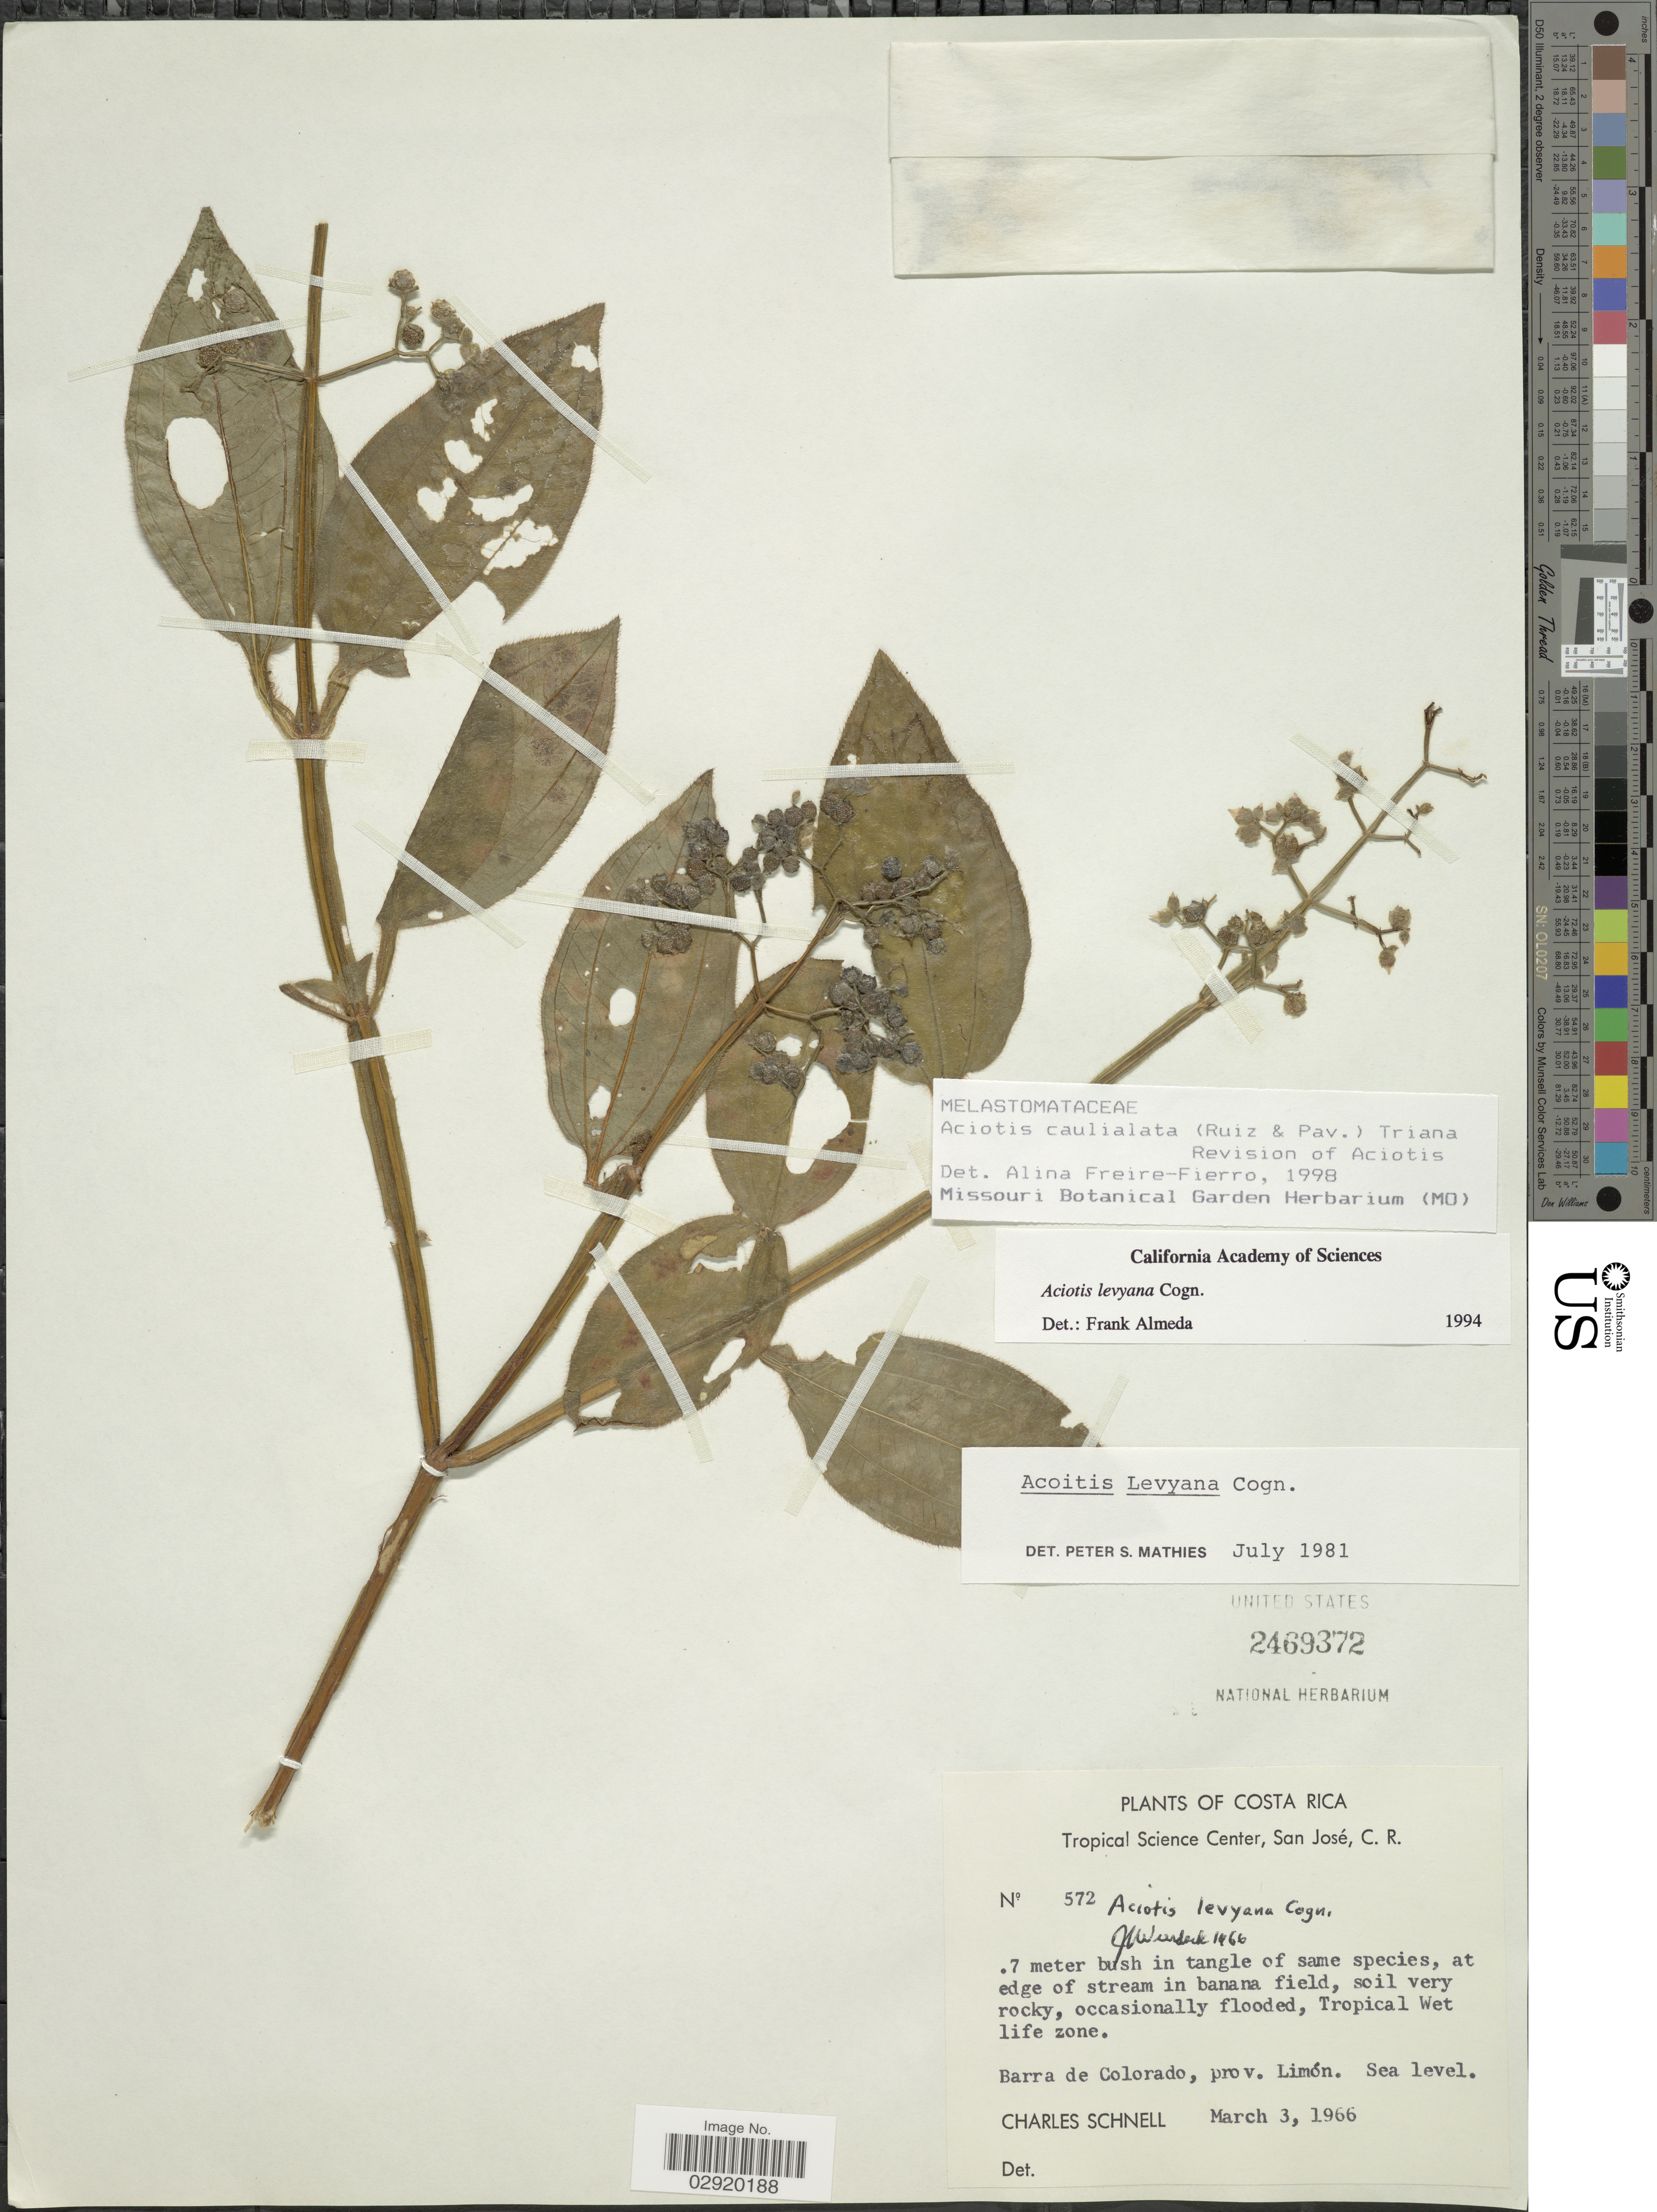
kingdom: Plantae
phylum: Tracheophyta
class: Magnoliopsida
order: Myrtales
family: Melastomataceae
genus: Aciotis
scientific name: Aciotis rubricaulis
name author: (Mart. ex DC.) Triana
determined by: Nunes da Silva, Diego, (RB), Jardim Botanico do Rio de Janeiro - Herbario (BRAZIL)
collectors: C. Schnell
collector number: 572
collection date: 1966-03-03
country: Costa Rica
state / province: Limón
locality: Tropical Wet life zone. Barra de Colorado.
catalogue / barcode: US 2469372